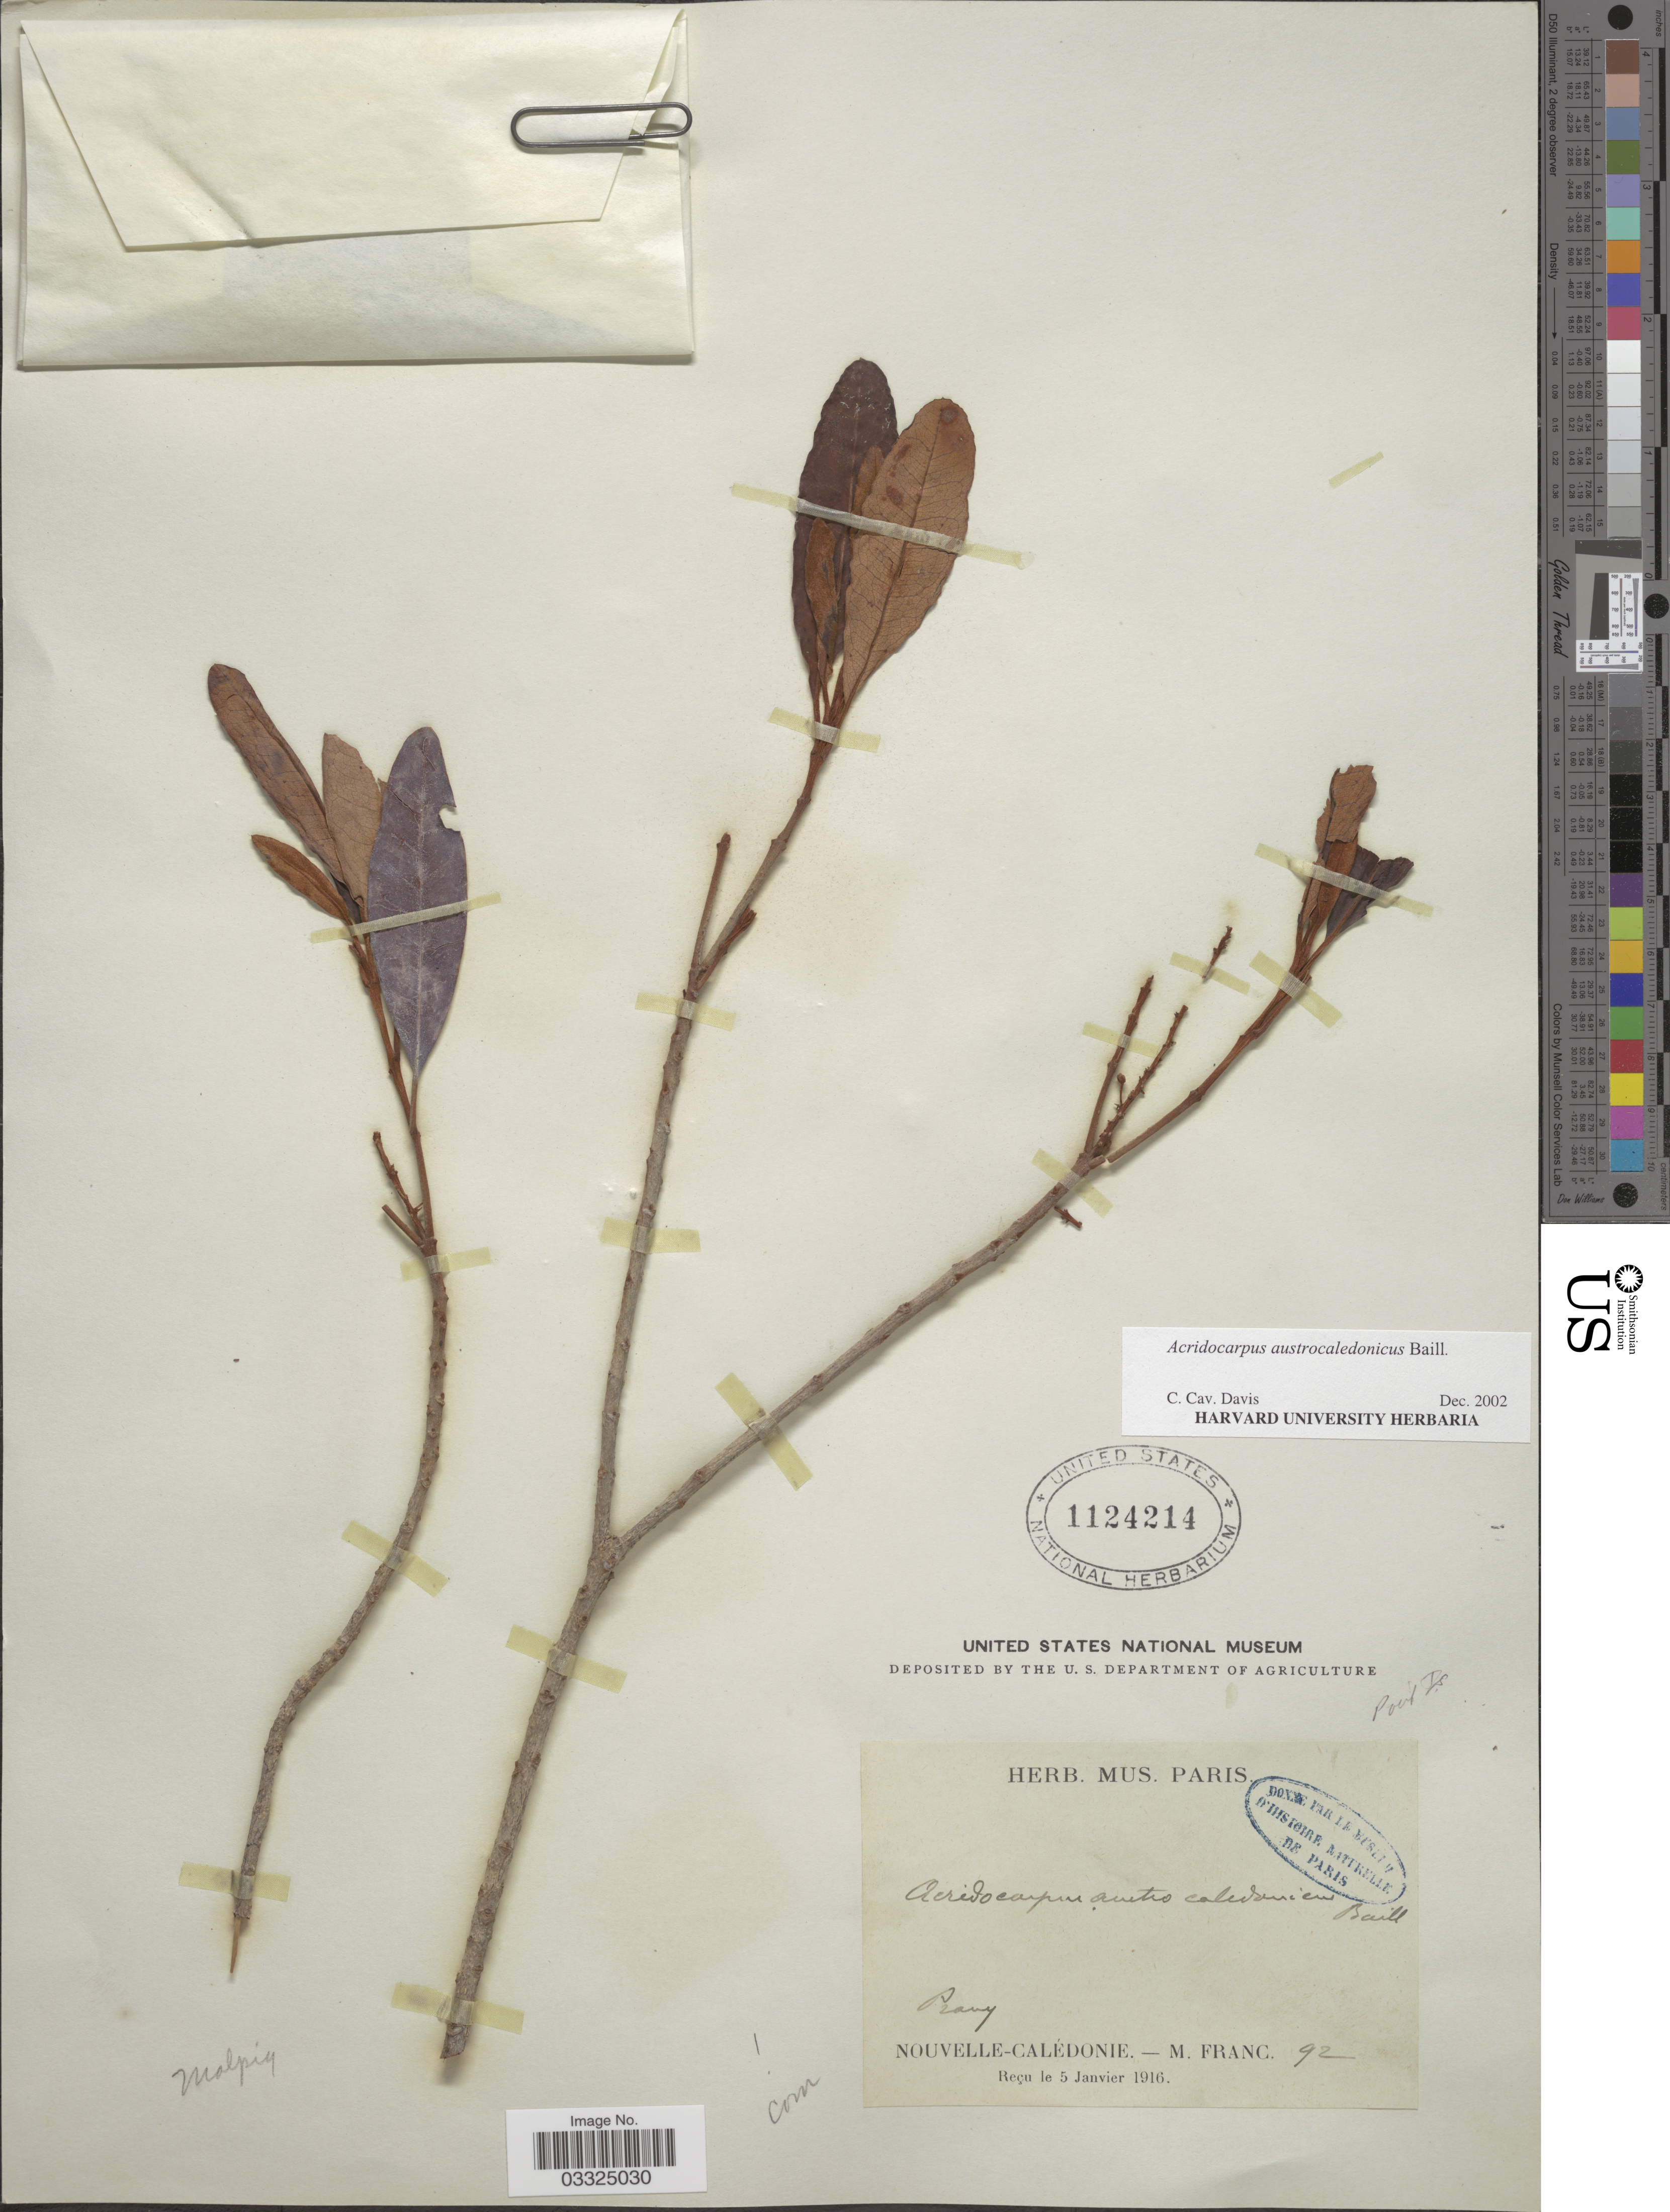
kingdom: Plantae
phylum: Tracheophyta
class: Magnoliopsida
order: Malpighiales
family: Malpighiaceae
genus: Acridocarpus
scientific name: Acridocarpus austrocaledonicus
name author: Baill.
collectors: M. Franc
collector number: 92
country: New Caledonia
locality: Nouvelle Calédonie. Prony.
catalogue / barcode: US 1124214